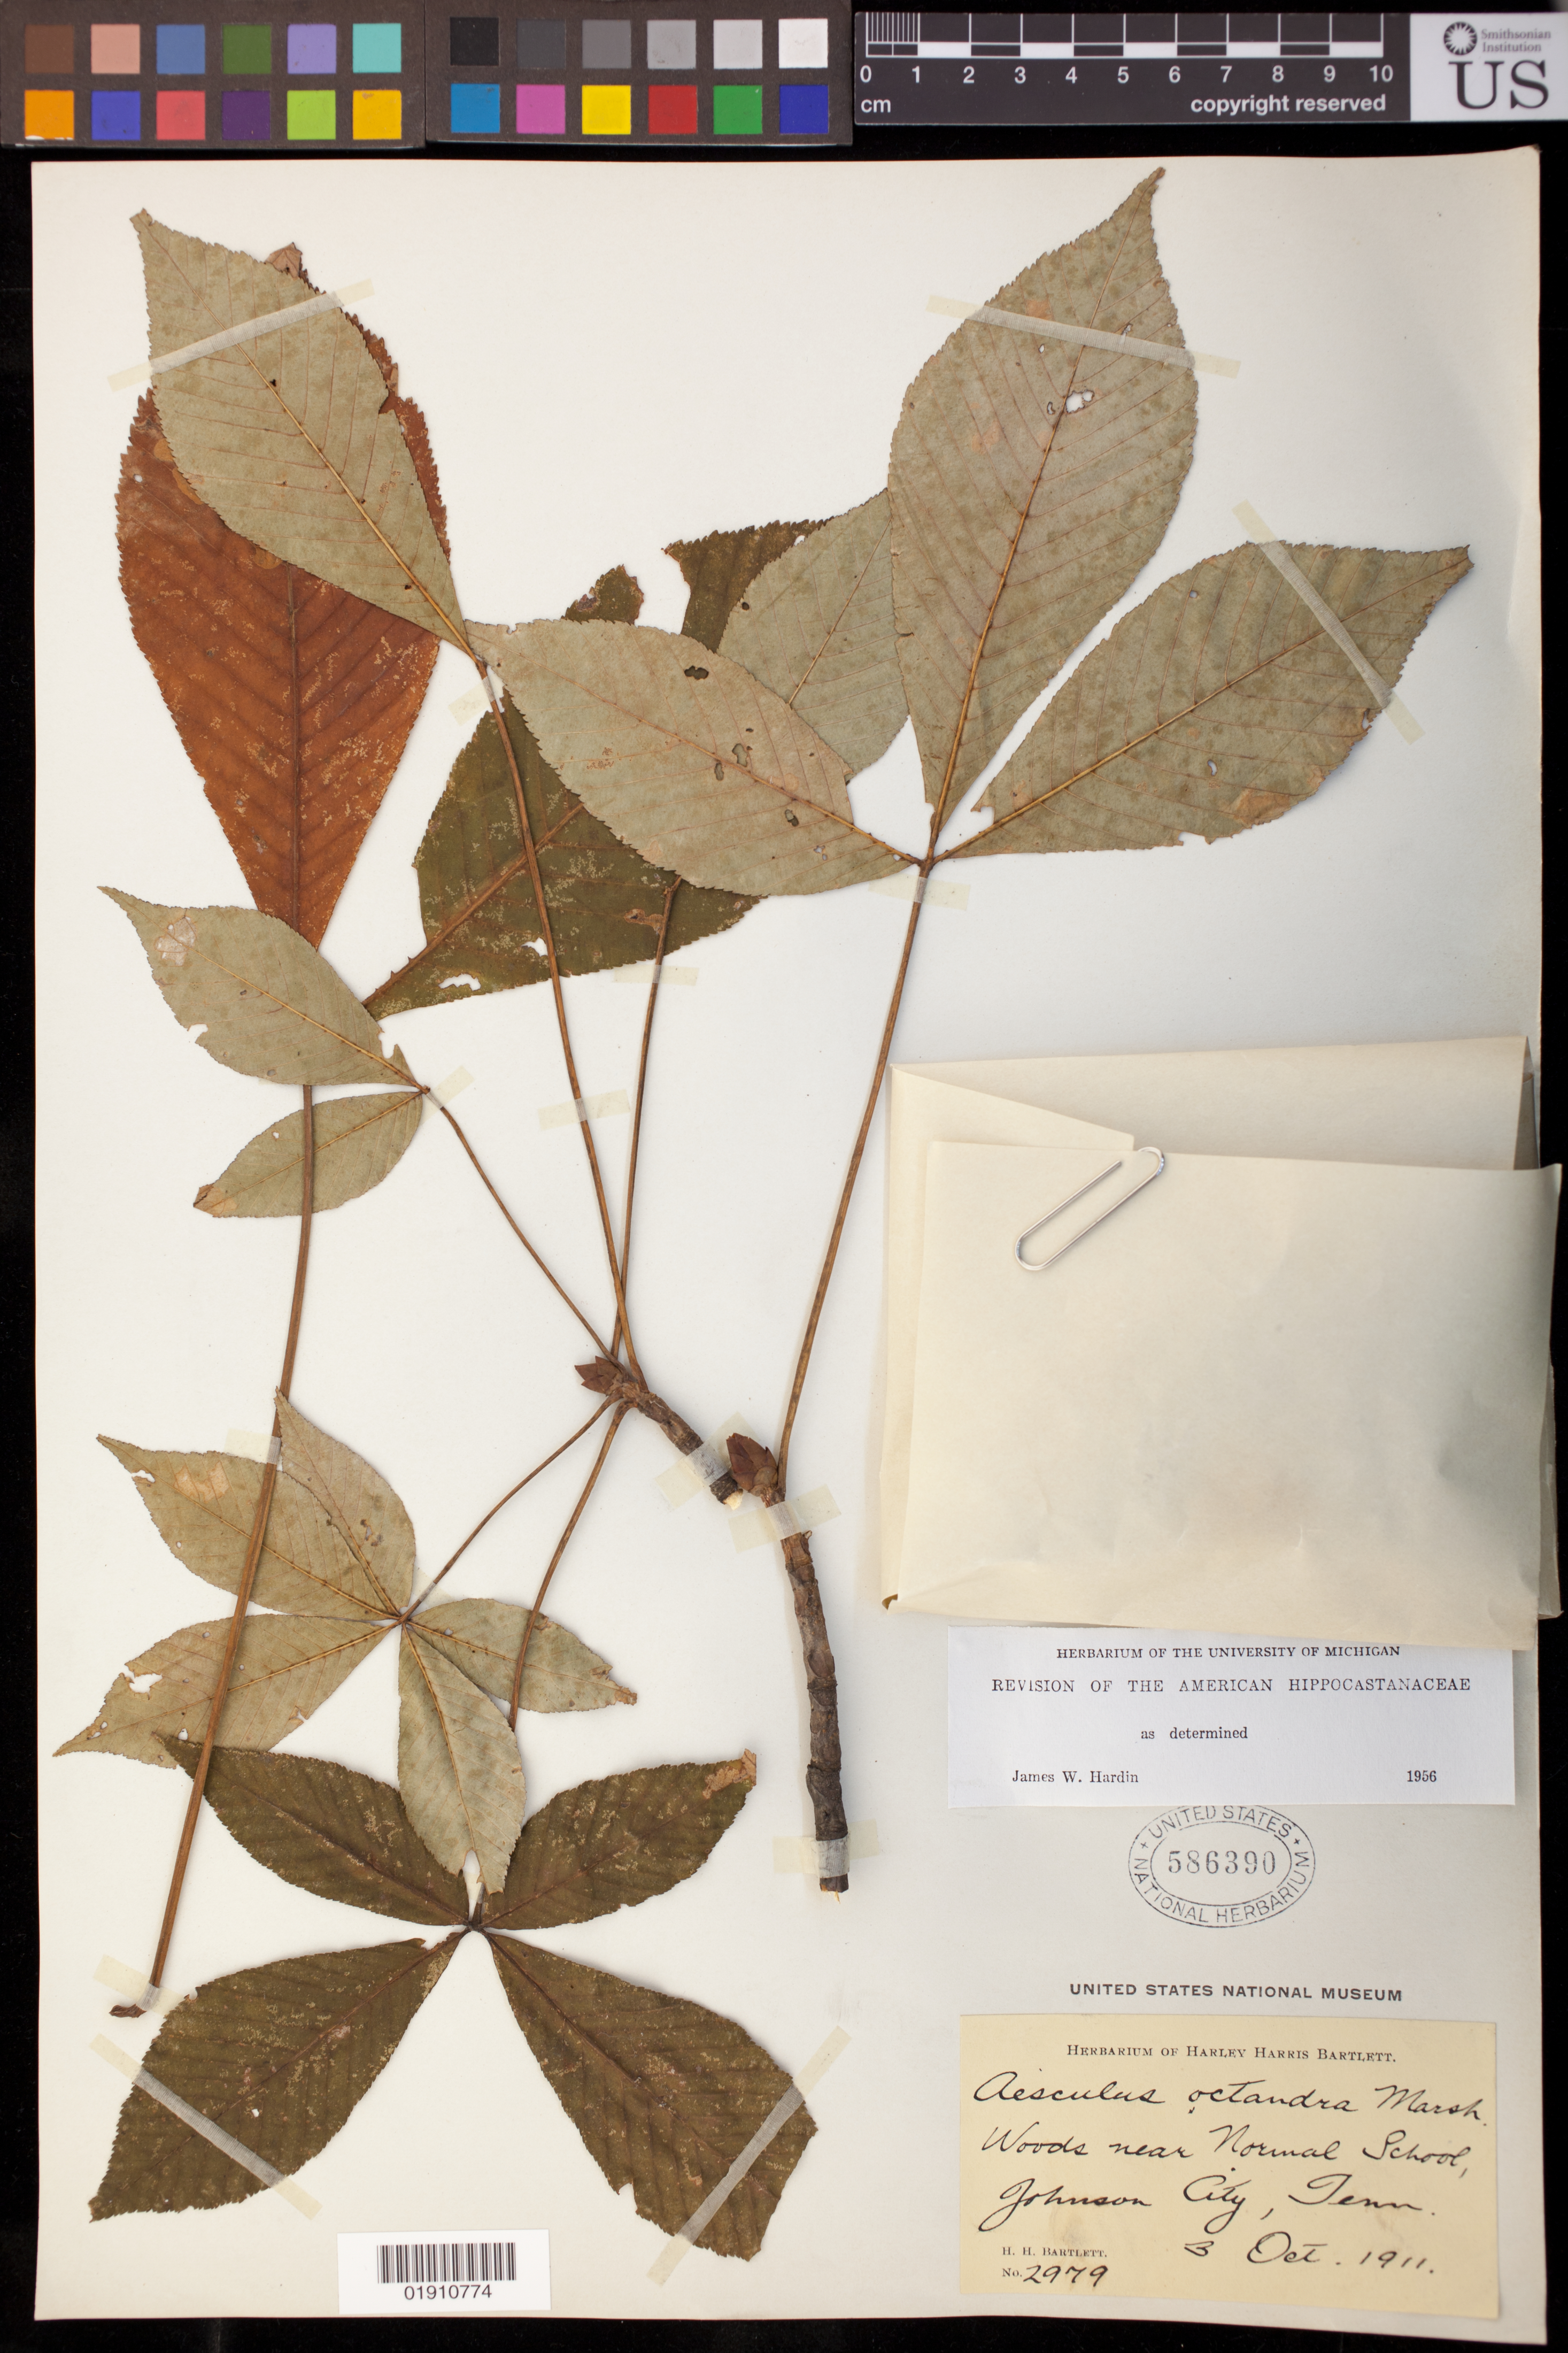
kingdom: Plantae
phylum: Tracheophyta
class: Magnoliopsida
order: Sapindales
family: Sapindaceae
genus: Aesculus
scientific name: Aesculus octandra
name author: Marshall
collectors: H. Hartlett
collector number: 2979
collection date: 1911-10-03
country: United States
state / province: Tennessee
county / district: Washington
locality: Marsh Woods near Normal School, Johnson City, Tenn.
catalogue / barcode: US 586390